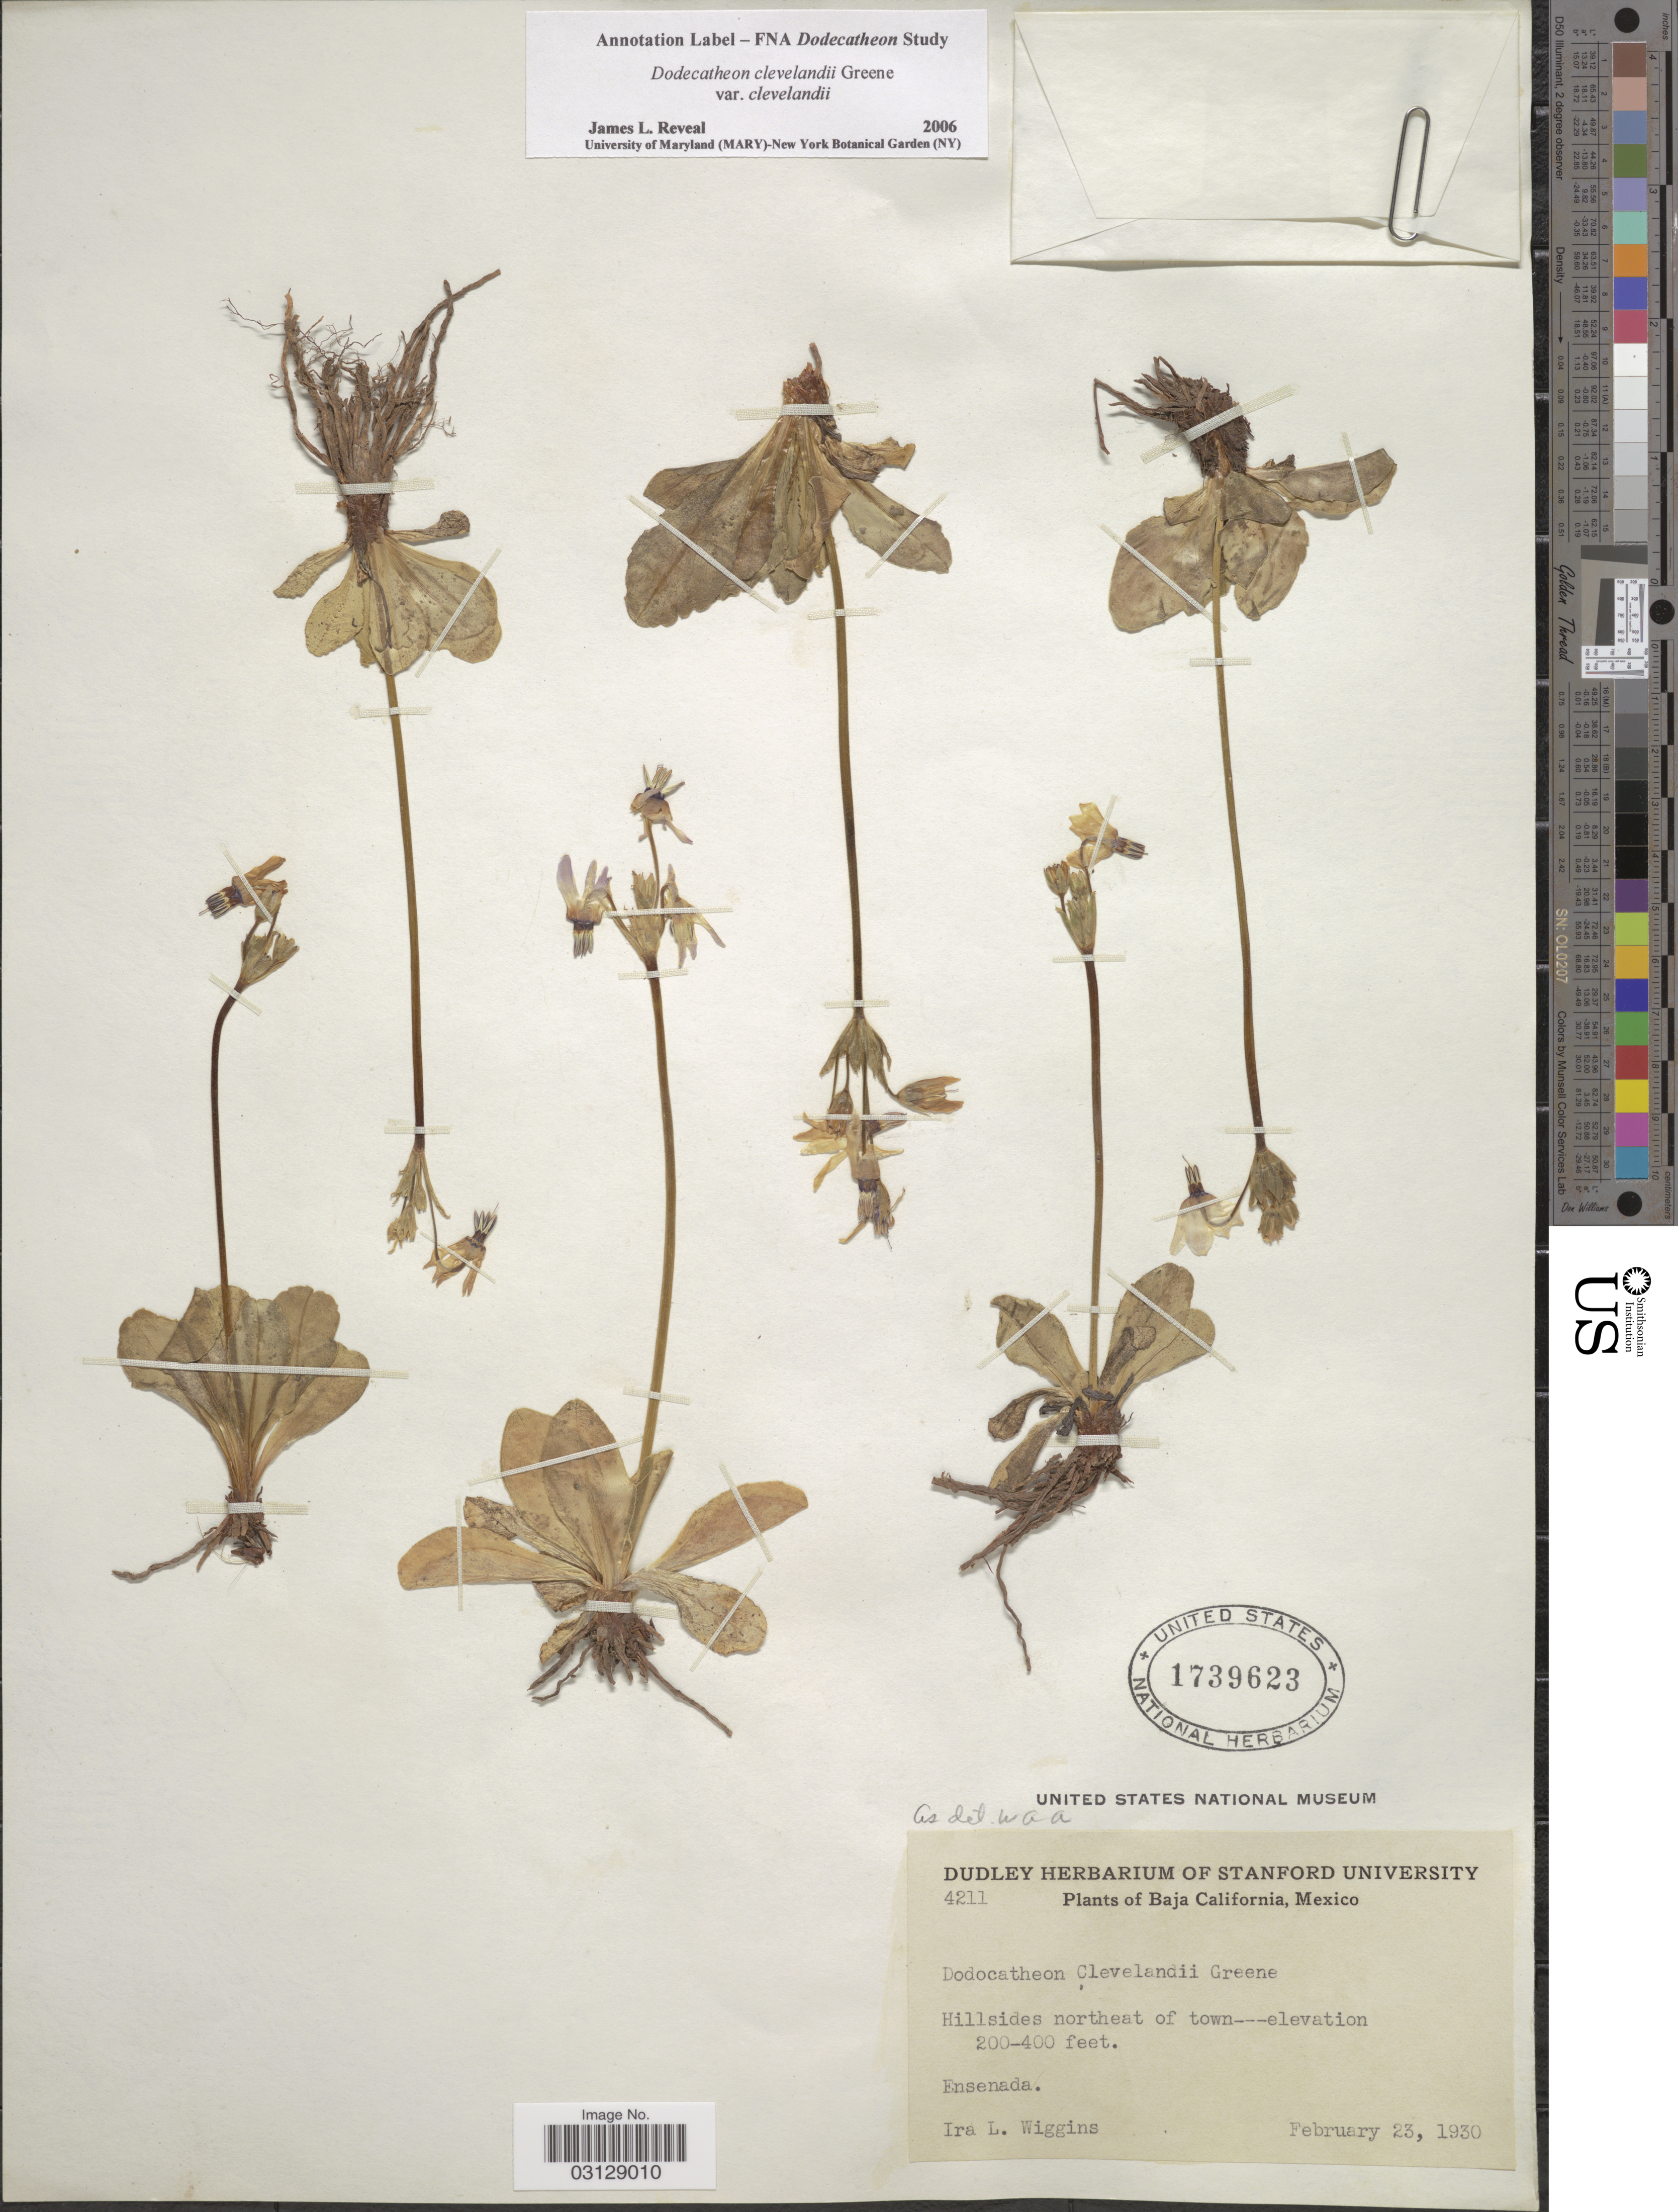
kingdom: Plantae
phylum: Tracheophyta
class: Magnoliopsida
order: Ericales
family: Primulaceae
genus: Dodecatheon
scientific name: Dodecatheon clevelandii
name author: Greene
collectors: I. L. Wiggins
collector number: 4211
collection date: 1930-02-23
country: Mexico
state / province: Baja California Norte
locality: Hillsides northeat of town. Ensenada.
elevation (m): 61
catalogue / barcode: US 1739623